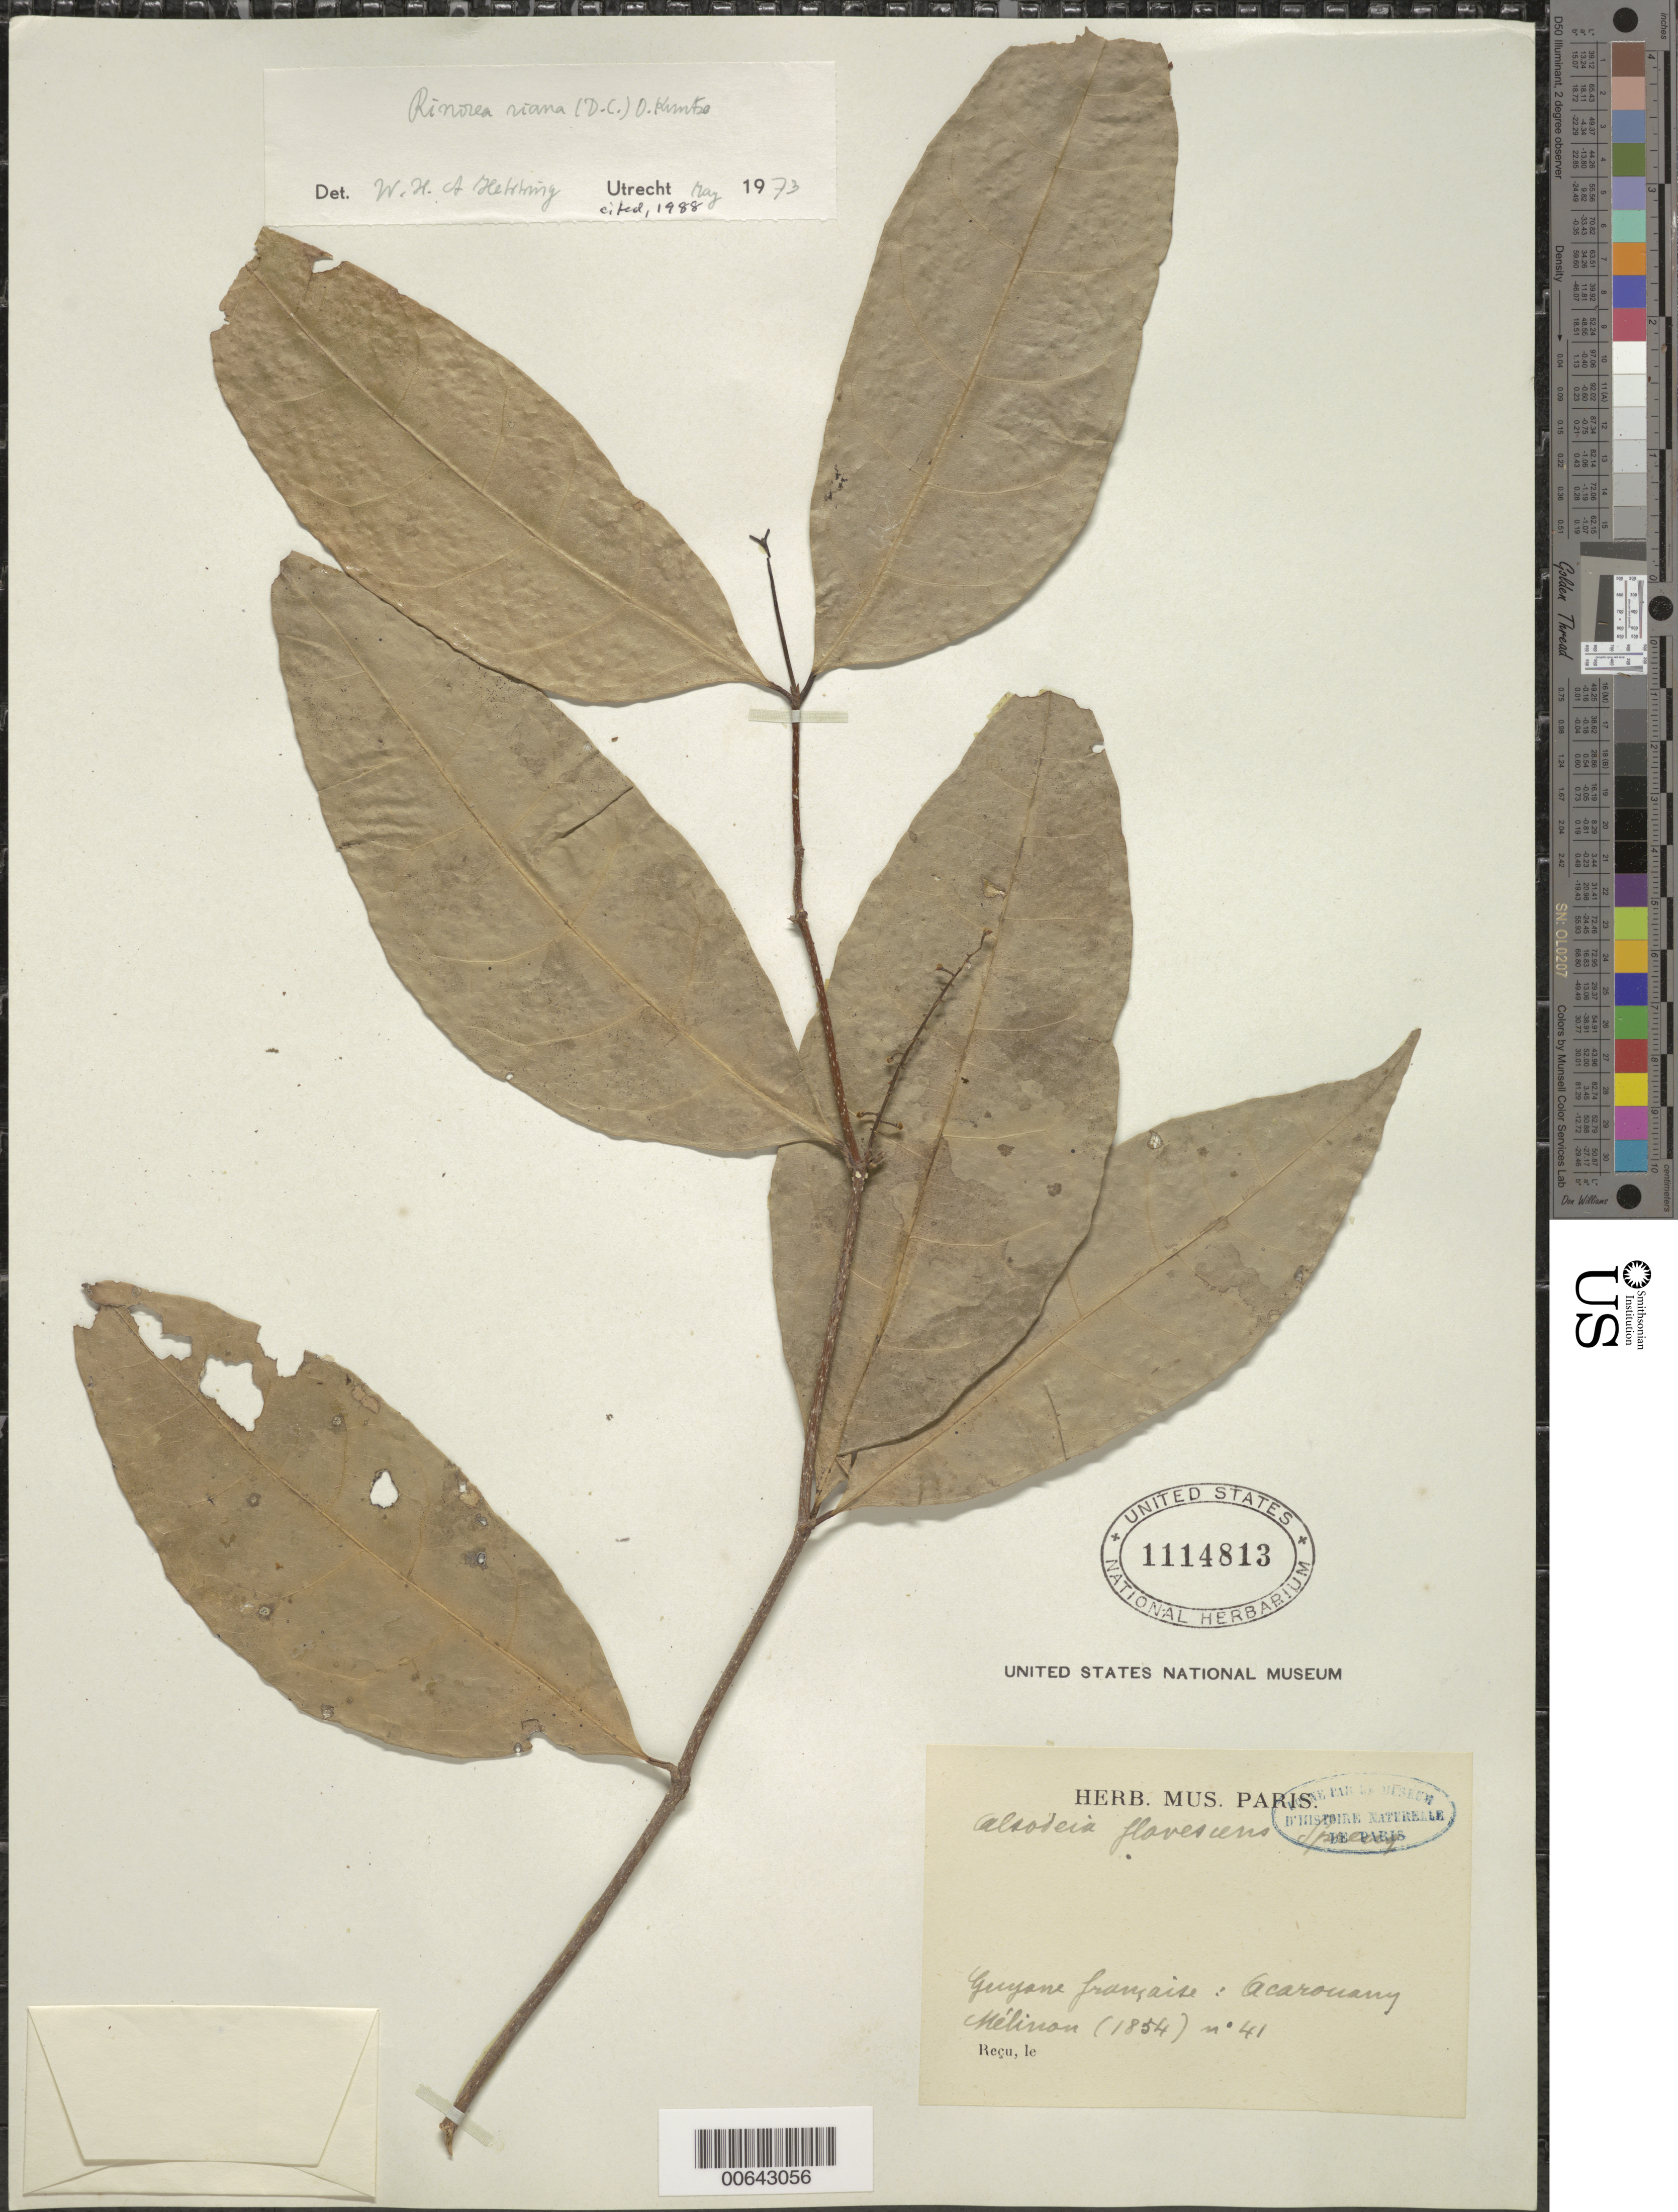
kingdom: Plantae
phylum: Tracheophyta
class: Magnoliopsida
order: Malpighiales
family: Violaceae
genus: Rinorea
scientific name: Rinorea riana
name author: Kuntze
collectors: -. Mélinon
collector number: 41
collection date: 1854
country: French Guiana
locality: Guyane française: Ocarouany.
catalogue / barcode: US 1114813